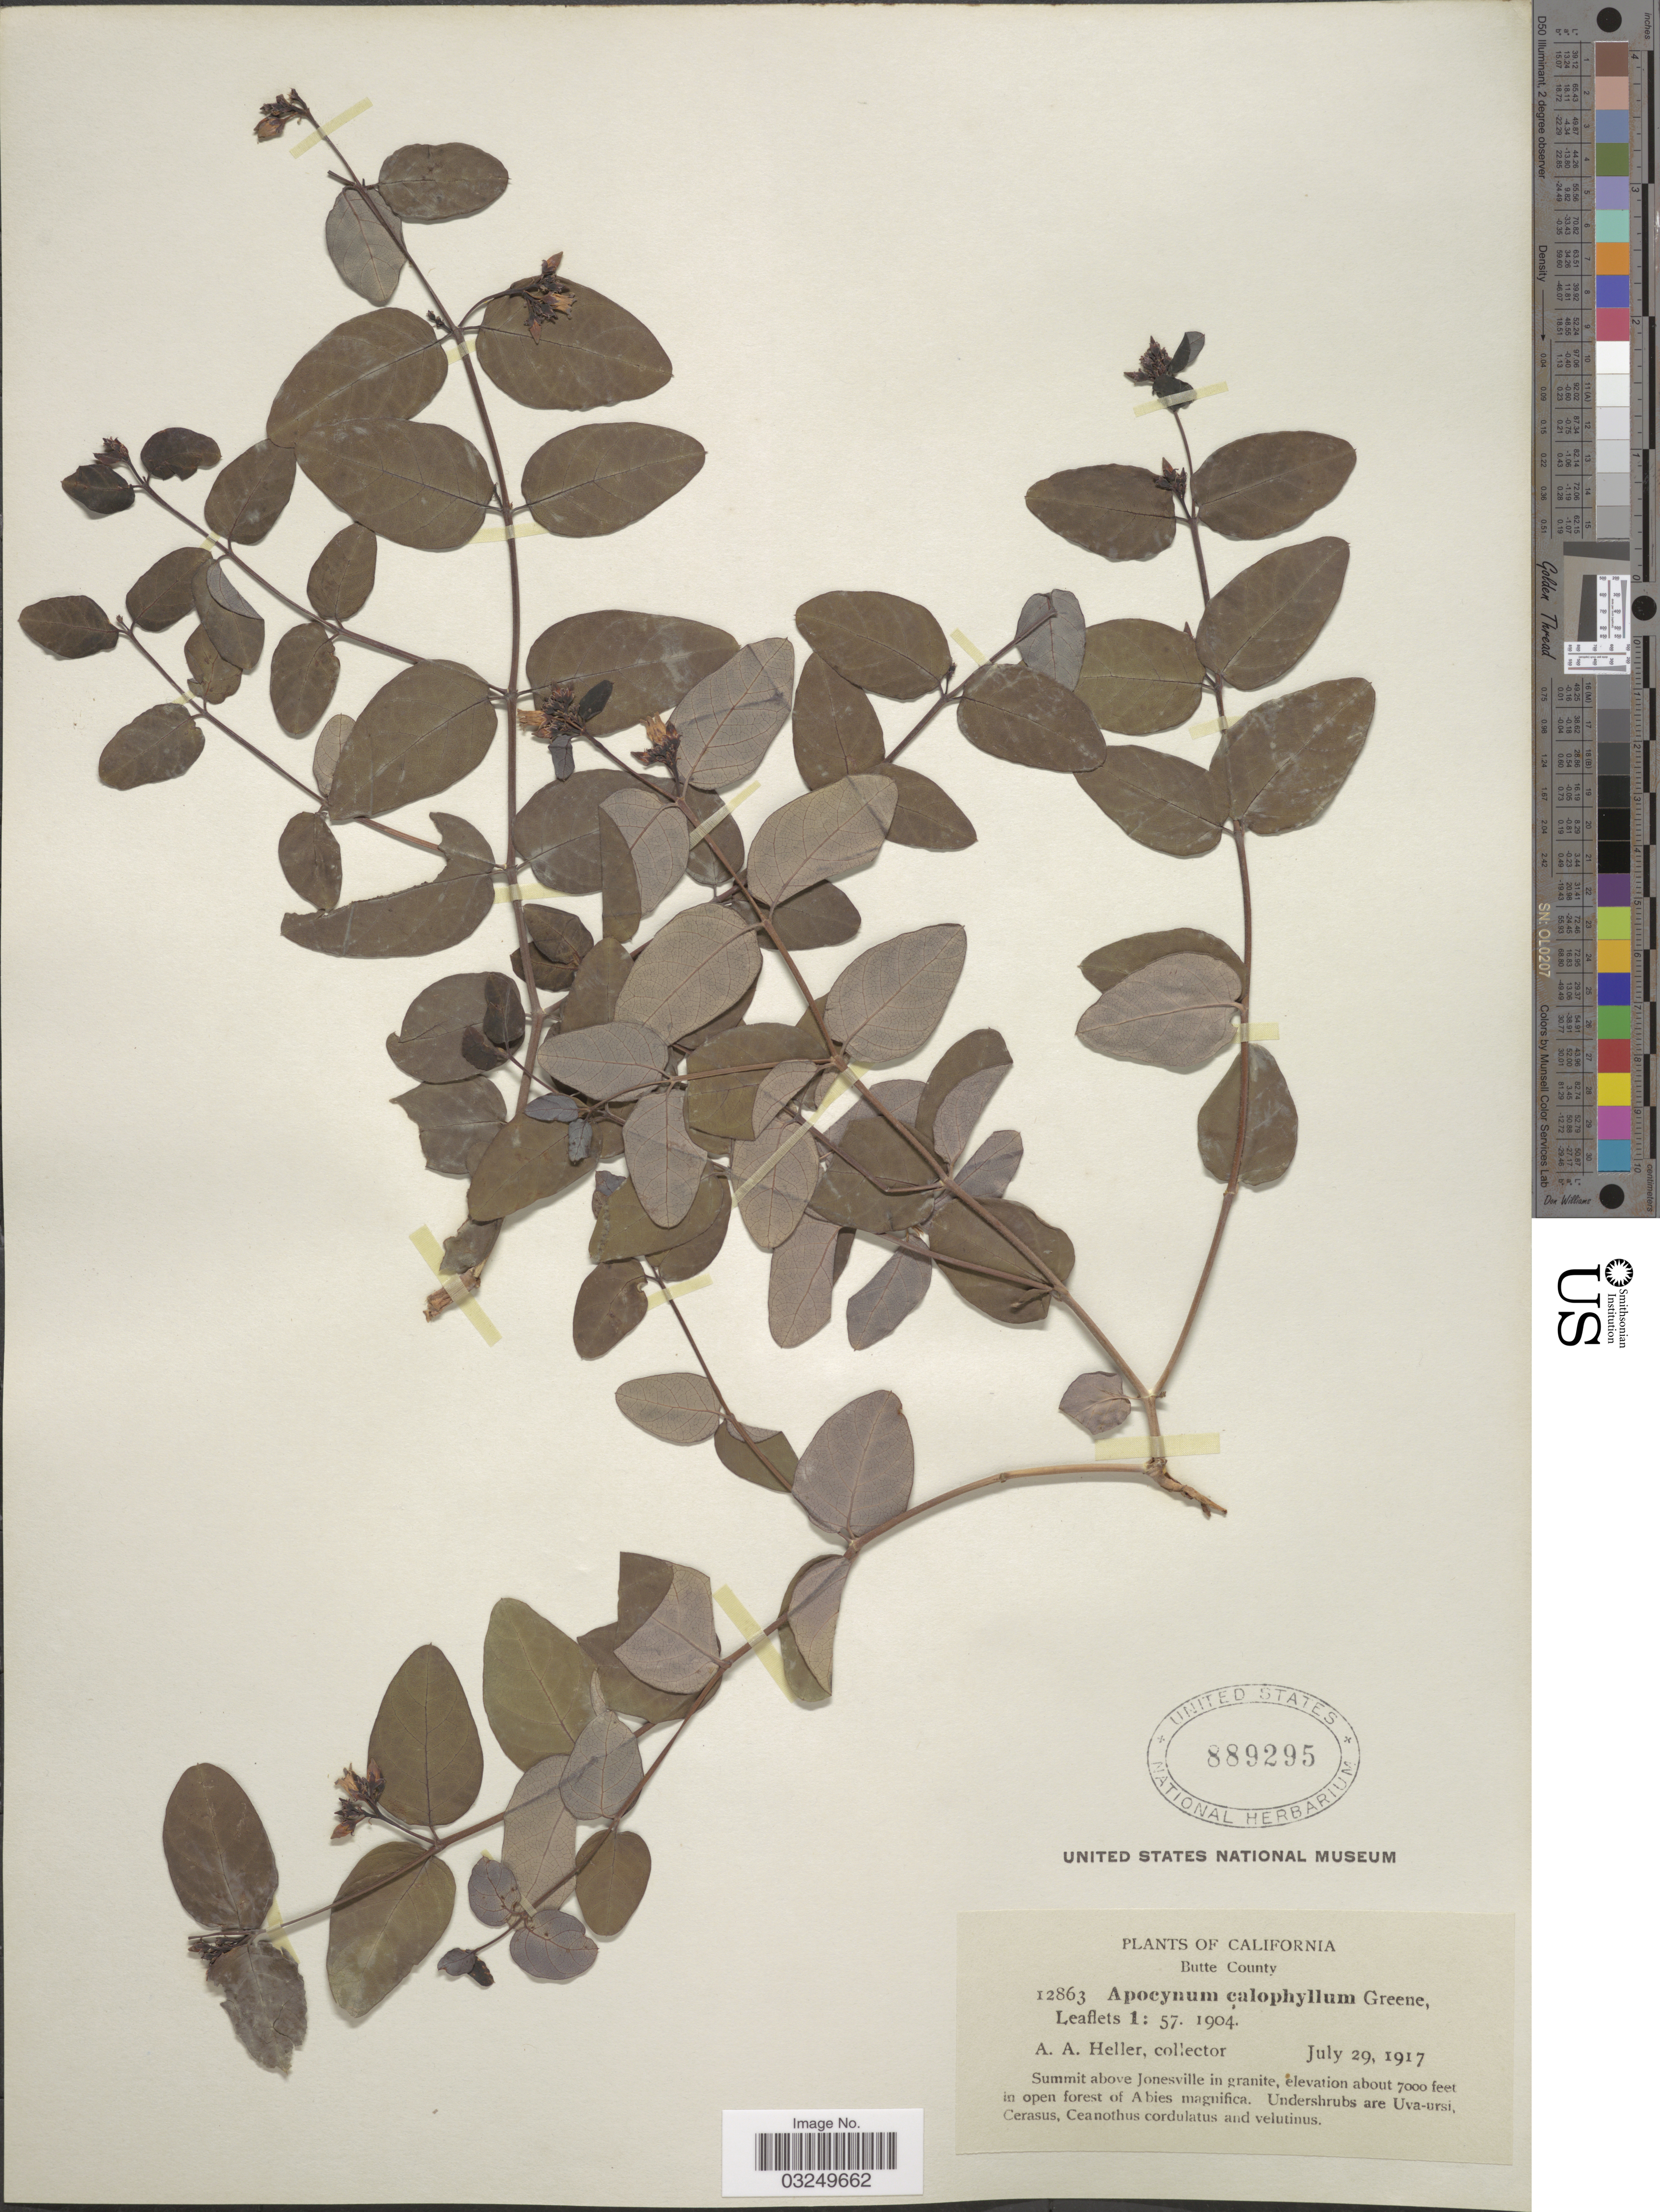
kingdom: Plantae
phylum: Tracheophyta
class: Magnoliopsida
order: Gentianales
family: Apocynaceae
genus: Apocynum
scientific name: Apocynum calophyllum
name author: S.W. Greene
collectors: A. A. Heller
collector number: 12863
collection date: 1917-07-29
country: United States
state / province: California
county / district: Butte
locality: Butte County. Summit above Jonesville in granite.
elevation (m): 2134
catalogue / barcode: US 889295